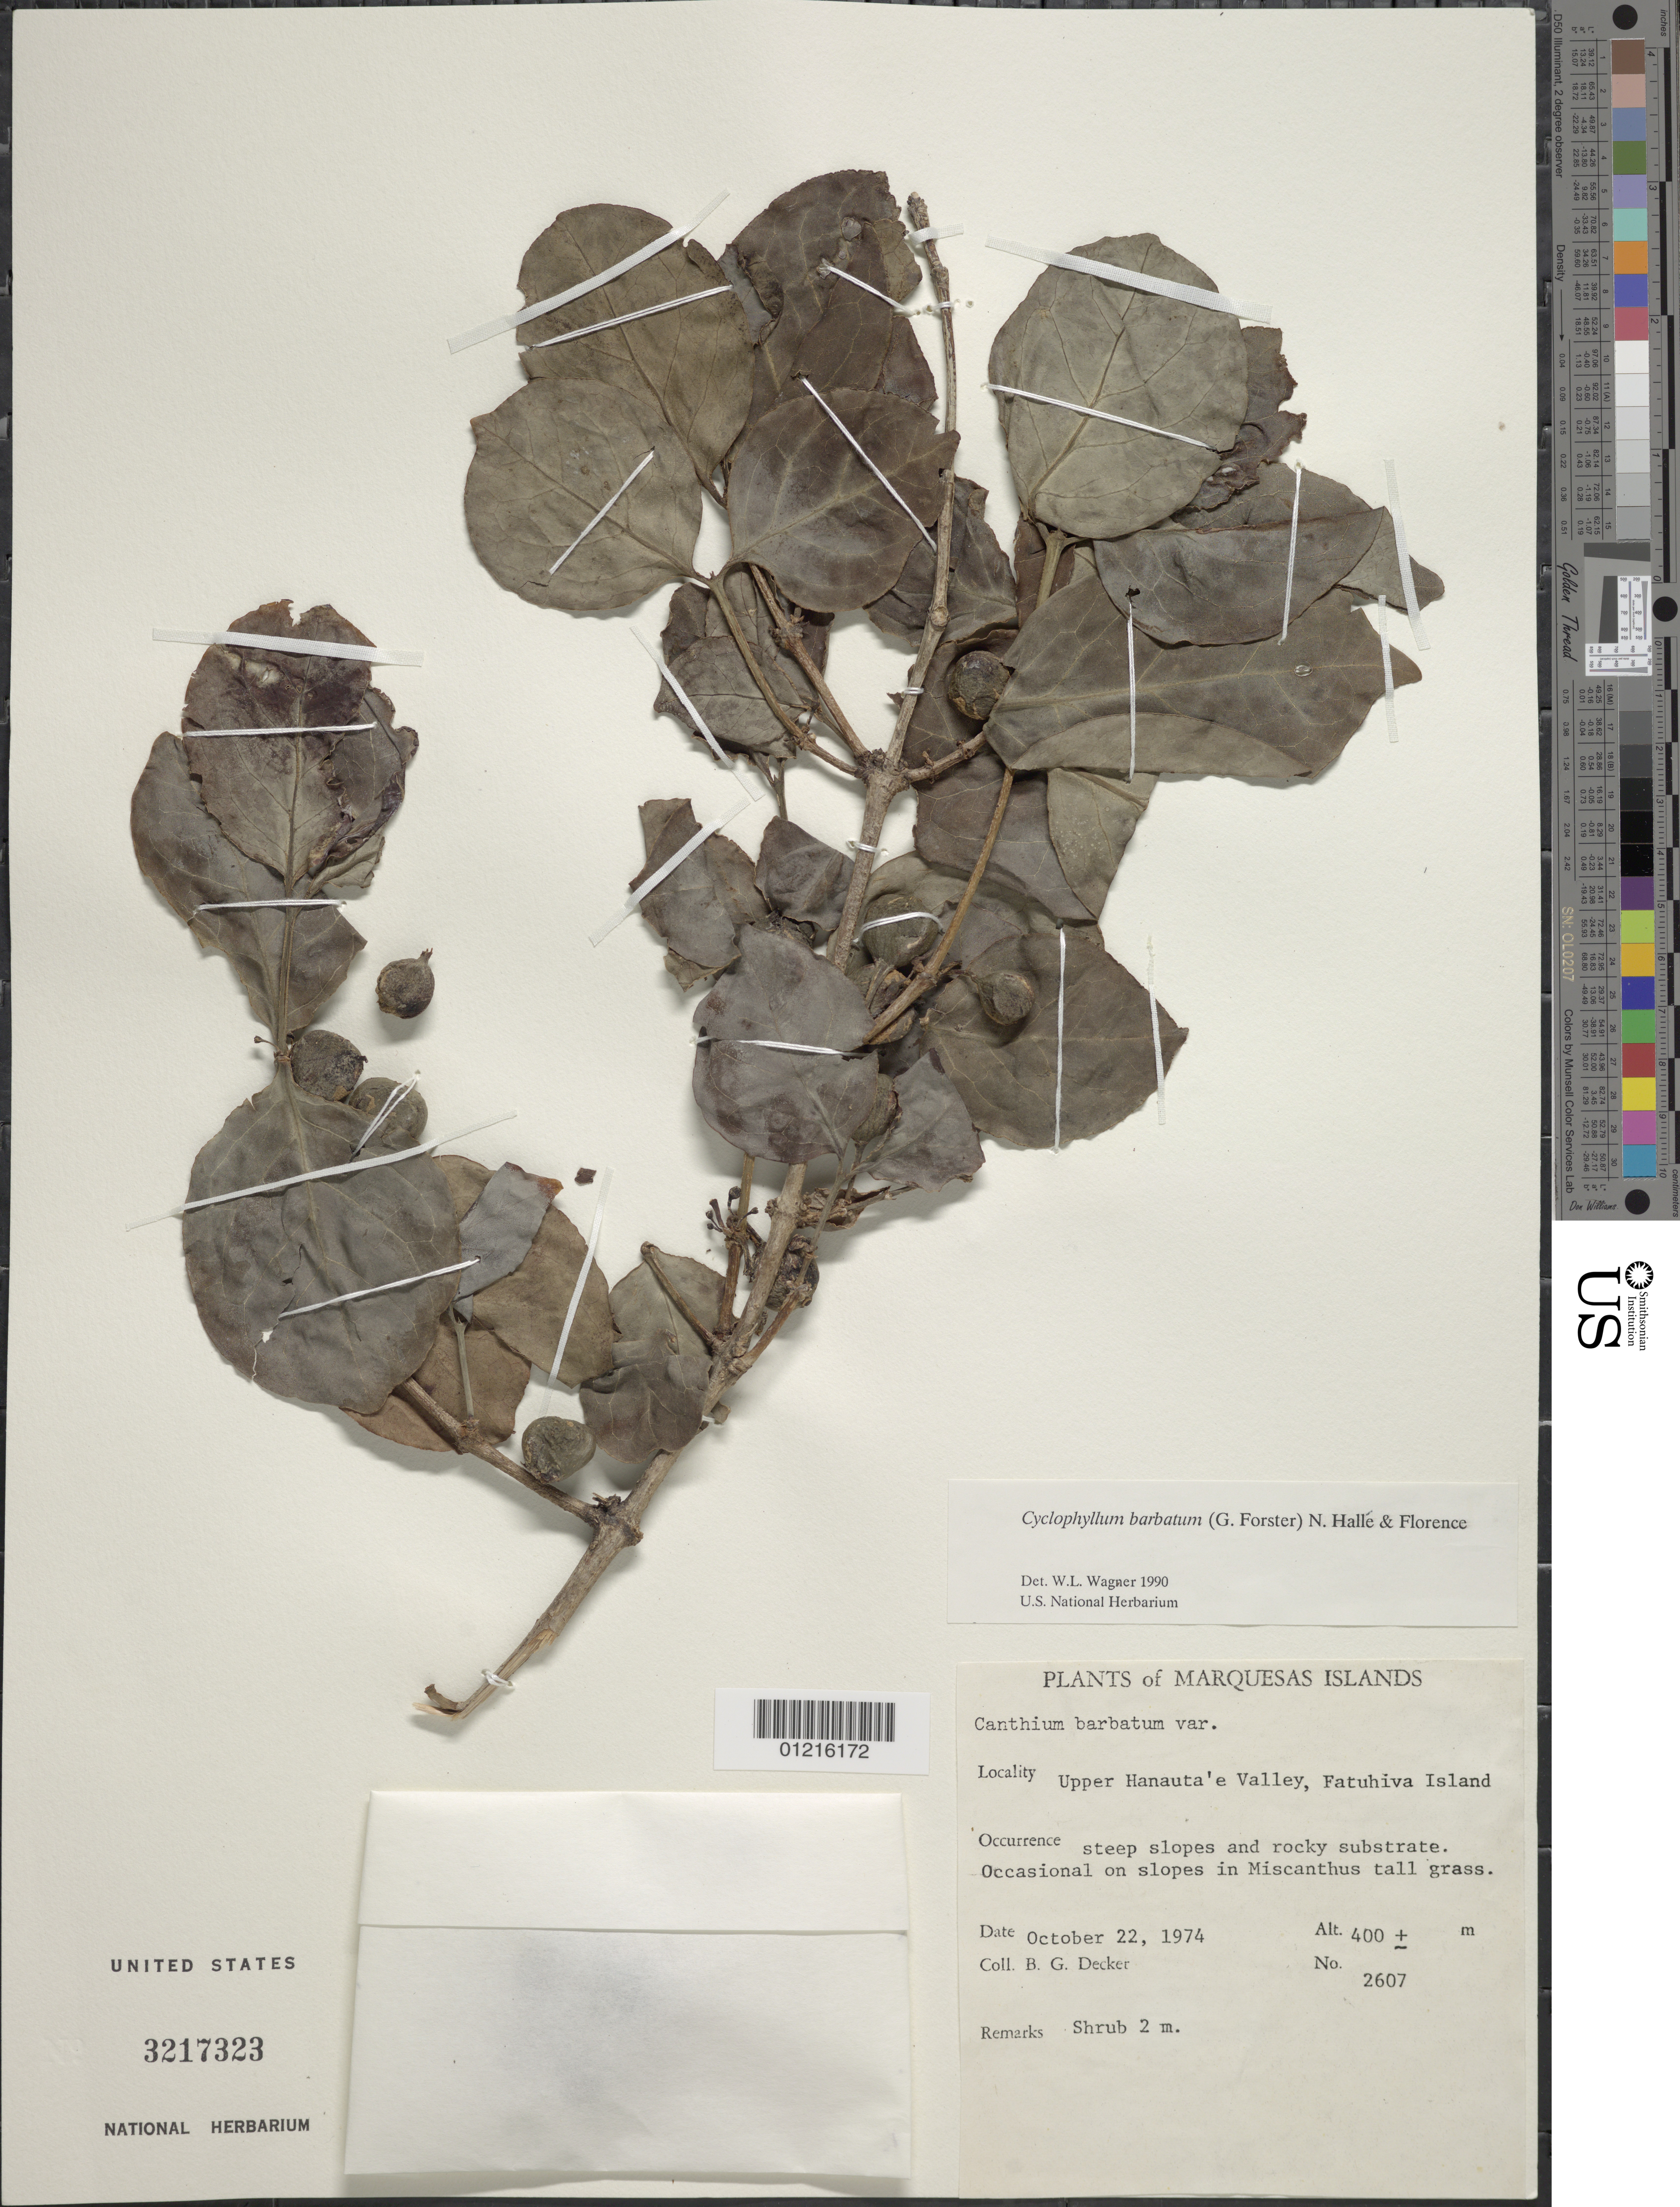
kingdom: Plantae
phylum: Tracheophyta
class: Magnoliopsida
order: Gentianales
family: Rubiaceae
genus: Cyclophyllum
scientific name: Cyclophyllum barbatum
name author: (G. Forst.) N. Hallé & J. Florence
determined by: Wagner, W. L., (BOT), Smithsonian Institution - National Museum of Natural History (UNITED STATES)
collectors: B. G. Decker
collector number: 2607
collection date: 1974-10-22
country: French Polynesia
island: Fatu Hiva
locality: Upper Hanauta Valley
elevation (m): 400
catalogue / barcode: US 3217323